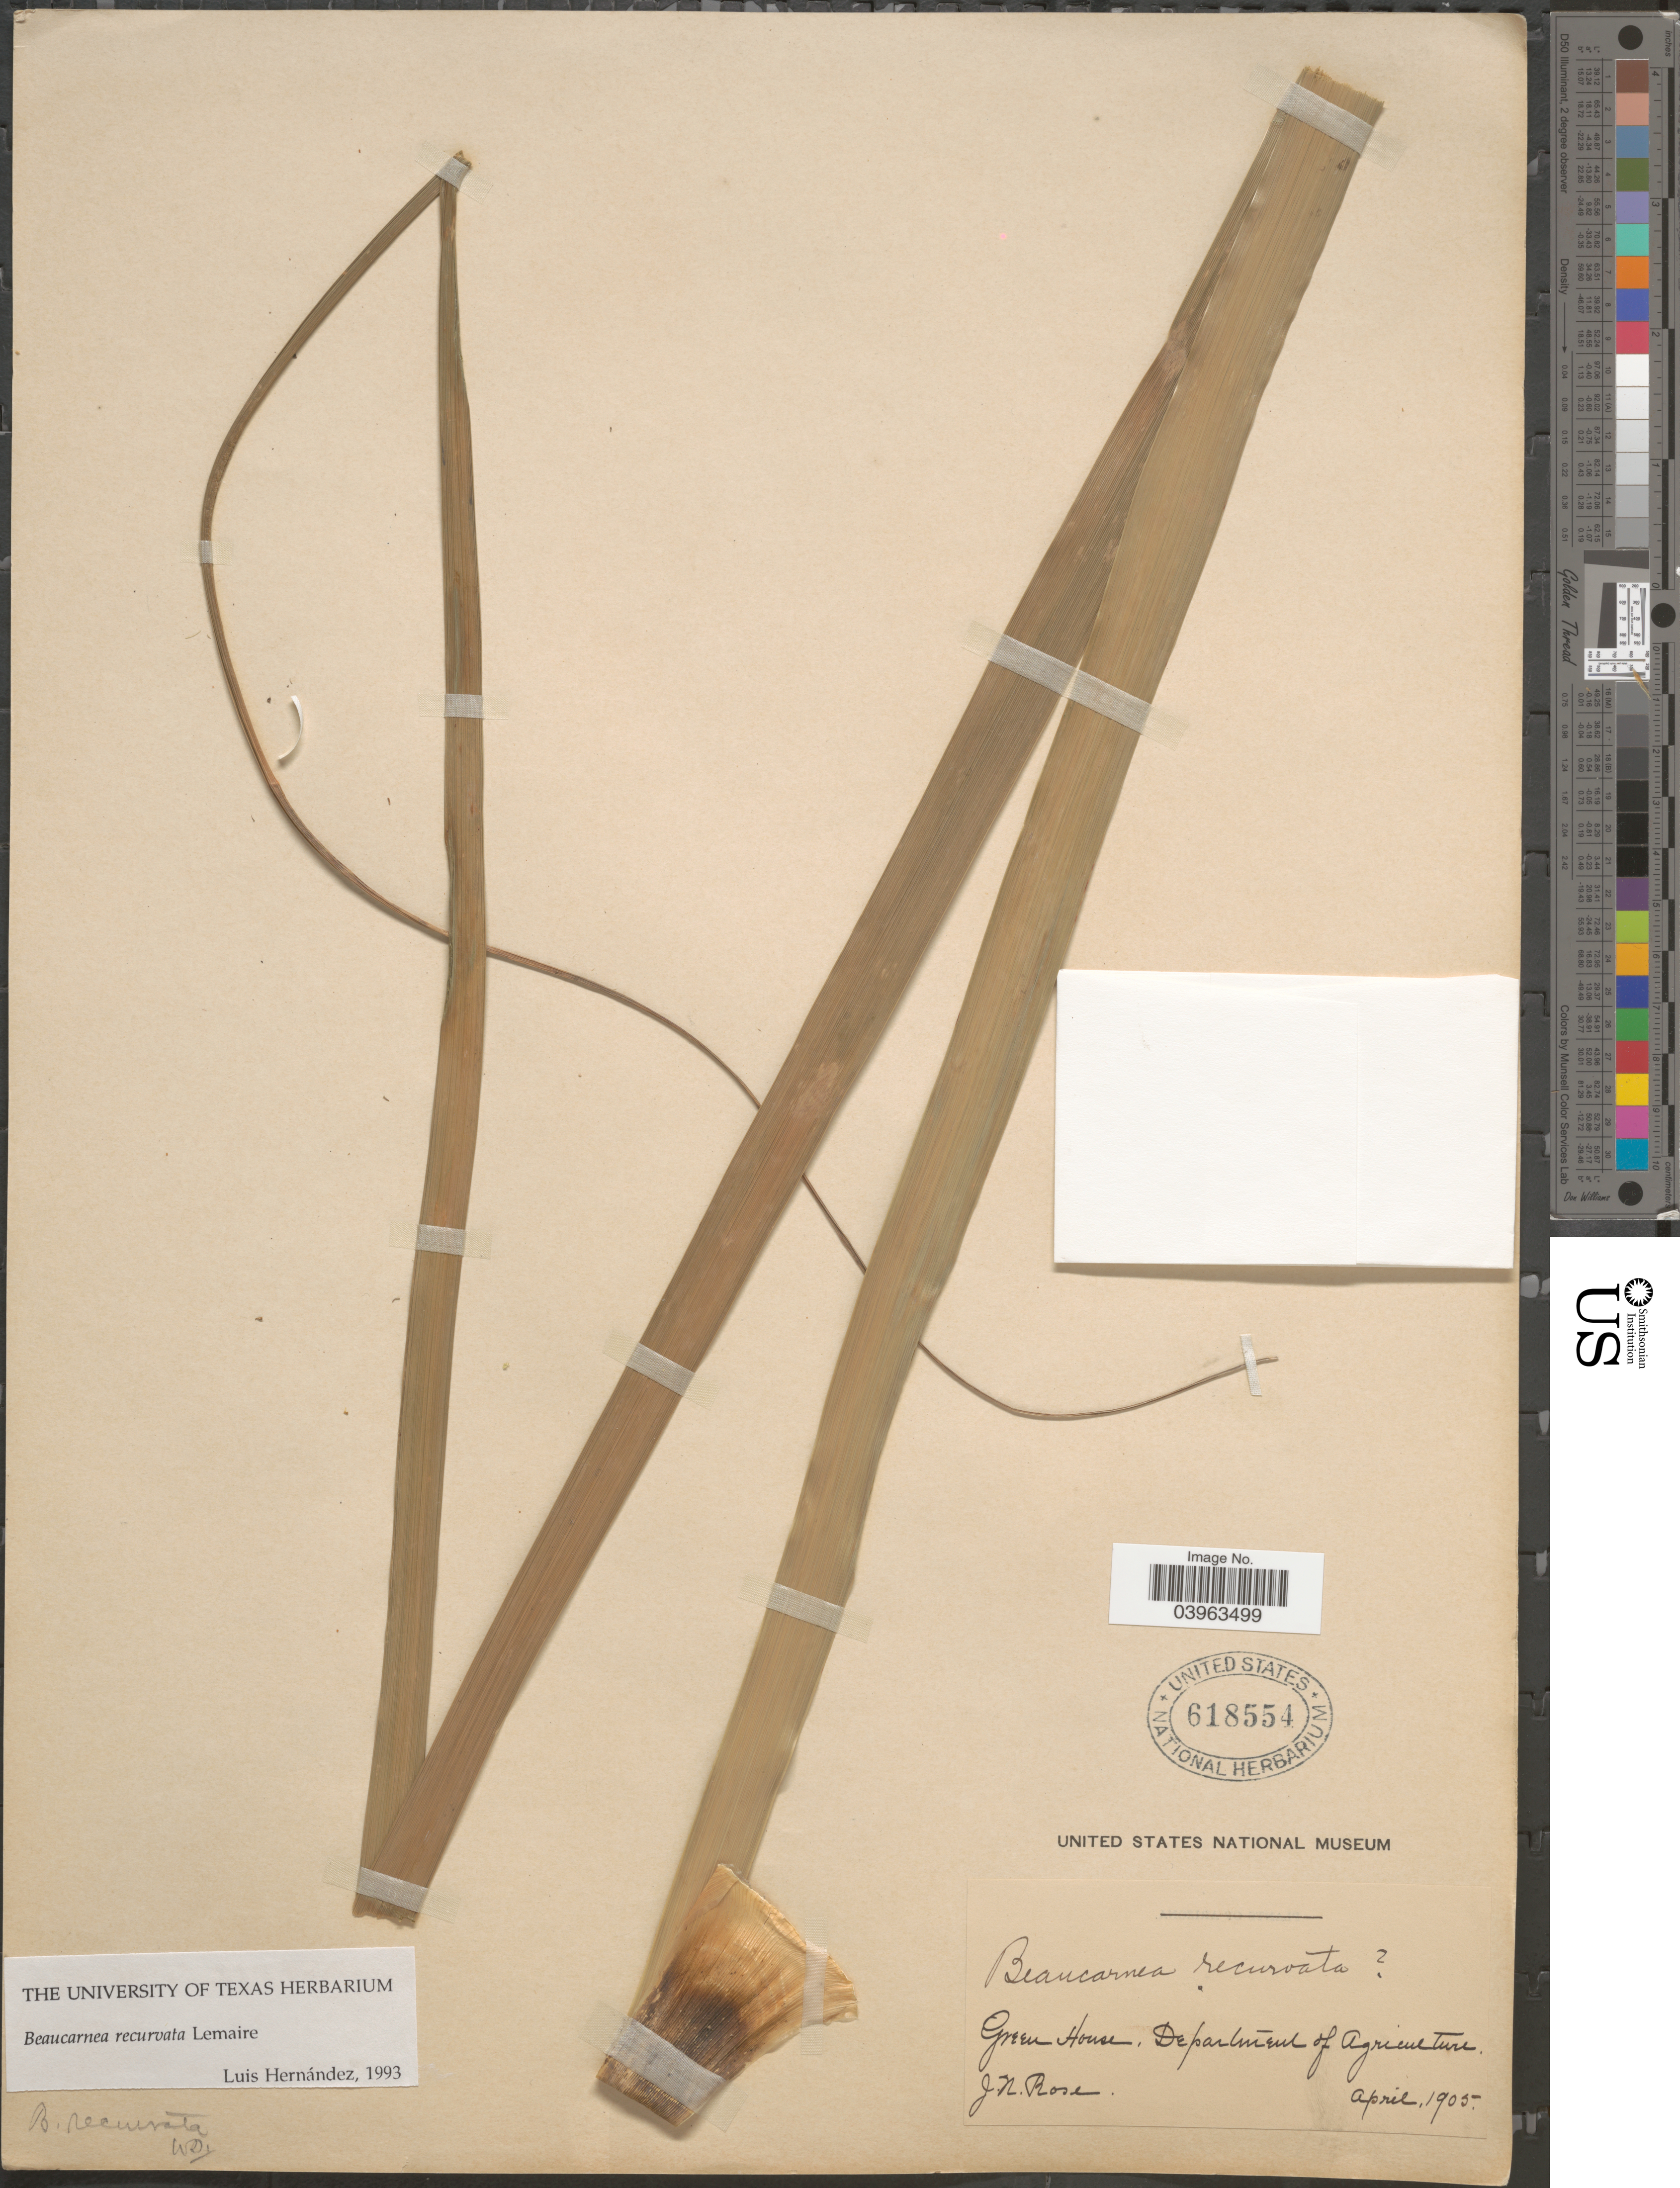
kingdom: Plantae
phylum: Tracheophyta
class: Liliopsida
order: Asparagales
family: Asparagaceae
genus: Beaucarnea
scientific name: Beaucarnea recurvata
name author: Lem.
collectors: J. N. Rose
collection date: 1905-04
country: United States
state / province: District of Columbia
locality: Green House. Department of Agriculture.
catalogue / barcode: US 618554